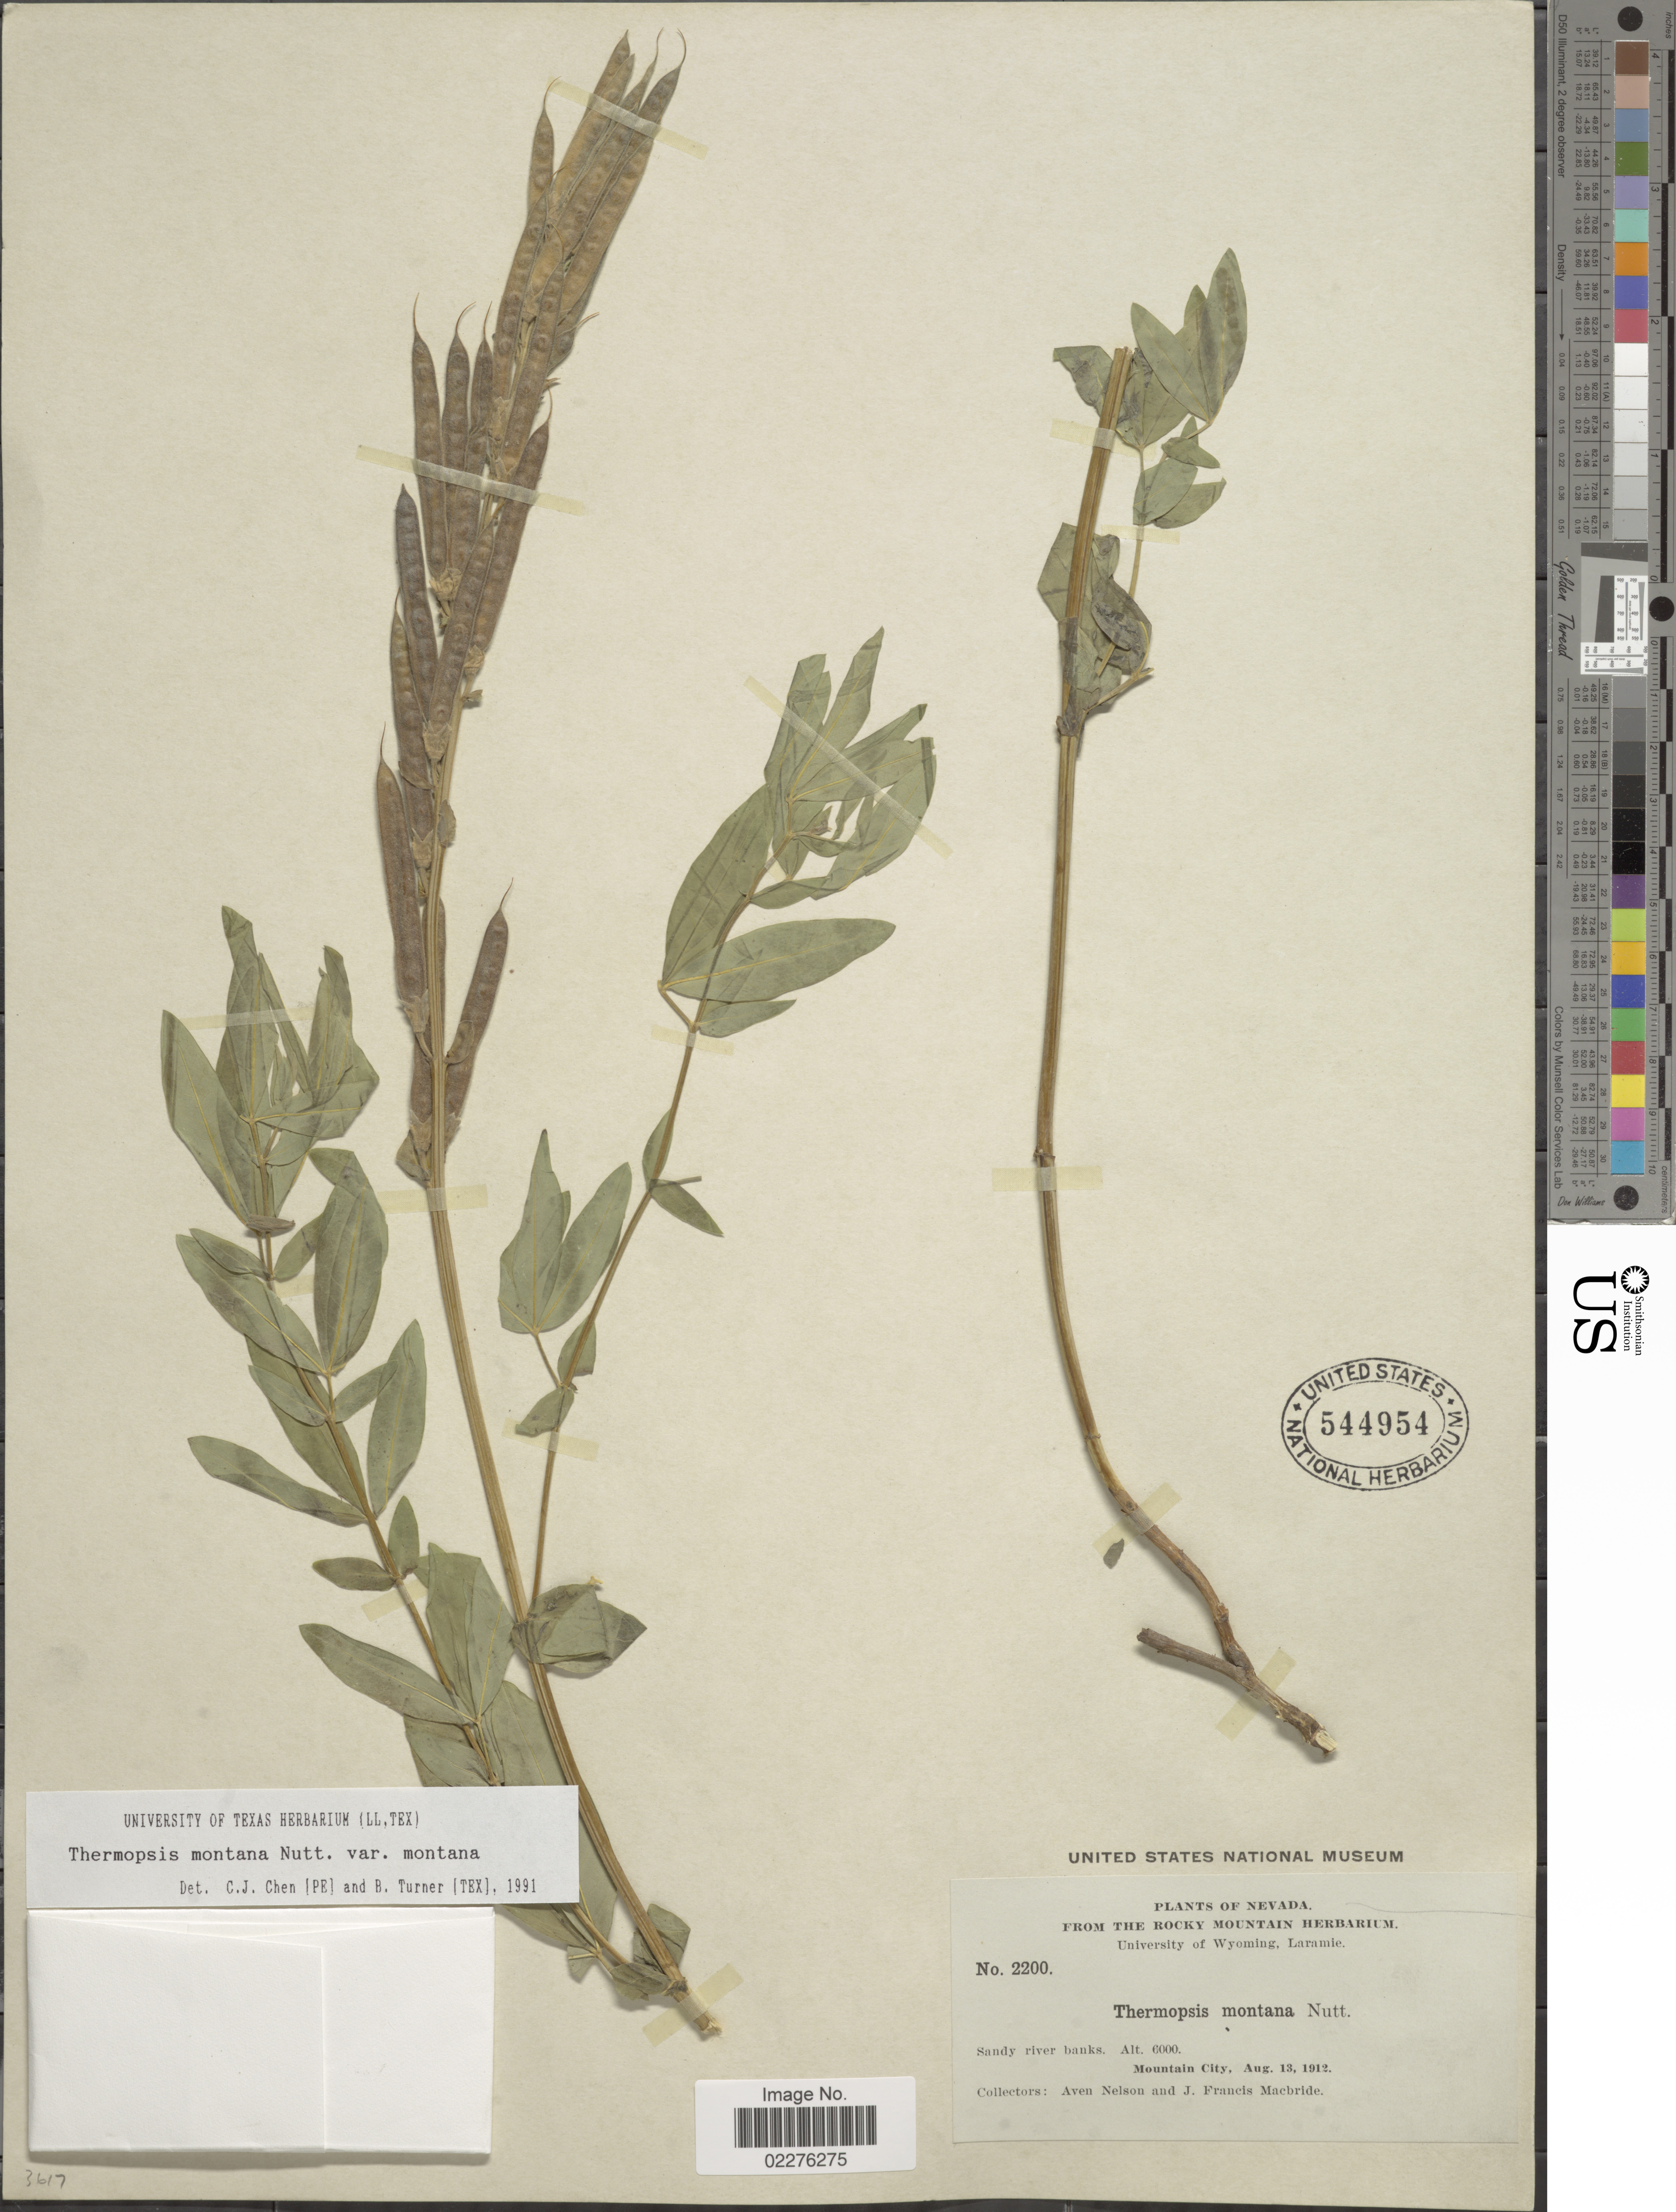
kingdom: Plantae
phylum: Tracheophyta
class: Magnoliopsida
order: Fabales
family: Fabaceae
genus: Thermopsis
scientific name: Thermopsis montana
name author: Nutt.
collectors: A. Nelson & J. F. Macbride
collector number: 2200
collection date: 1912-08-13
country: United States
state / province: Nevada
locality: Sandy river banks, Mountain City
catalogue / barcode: US 544954